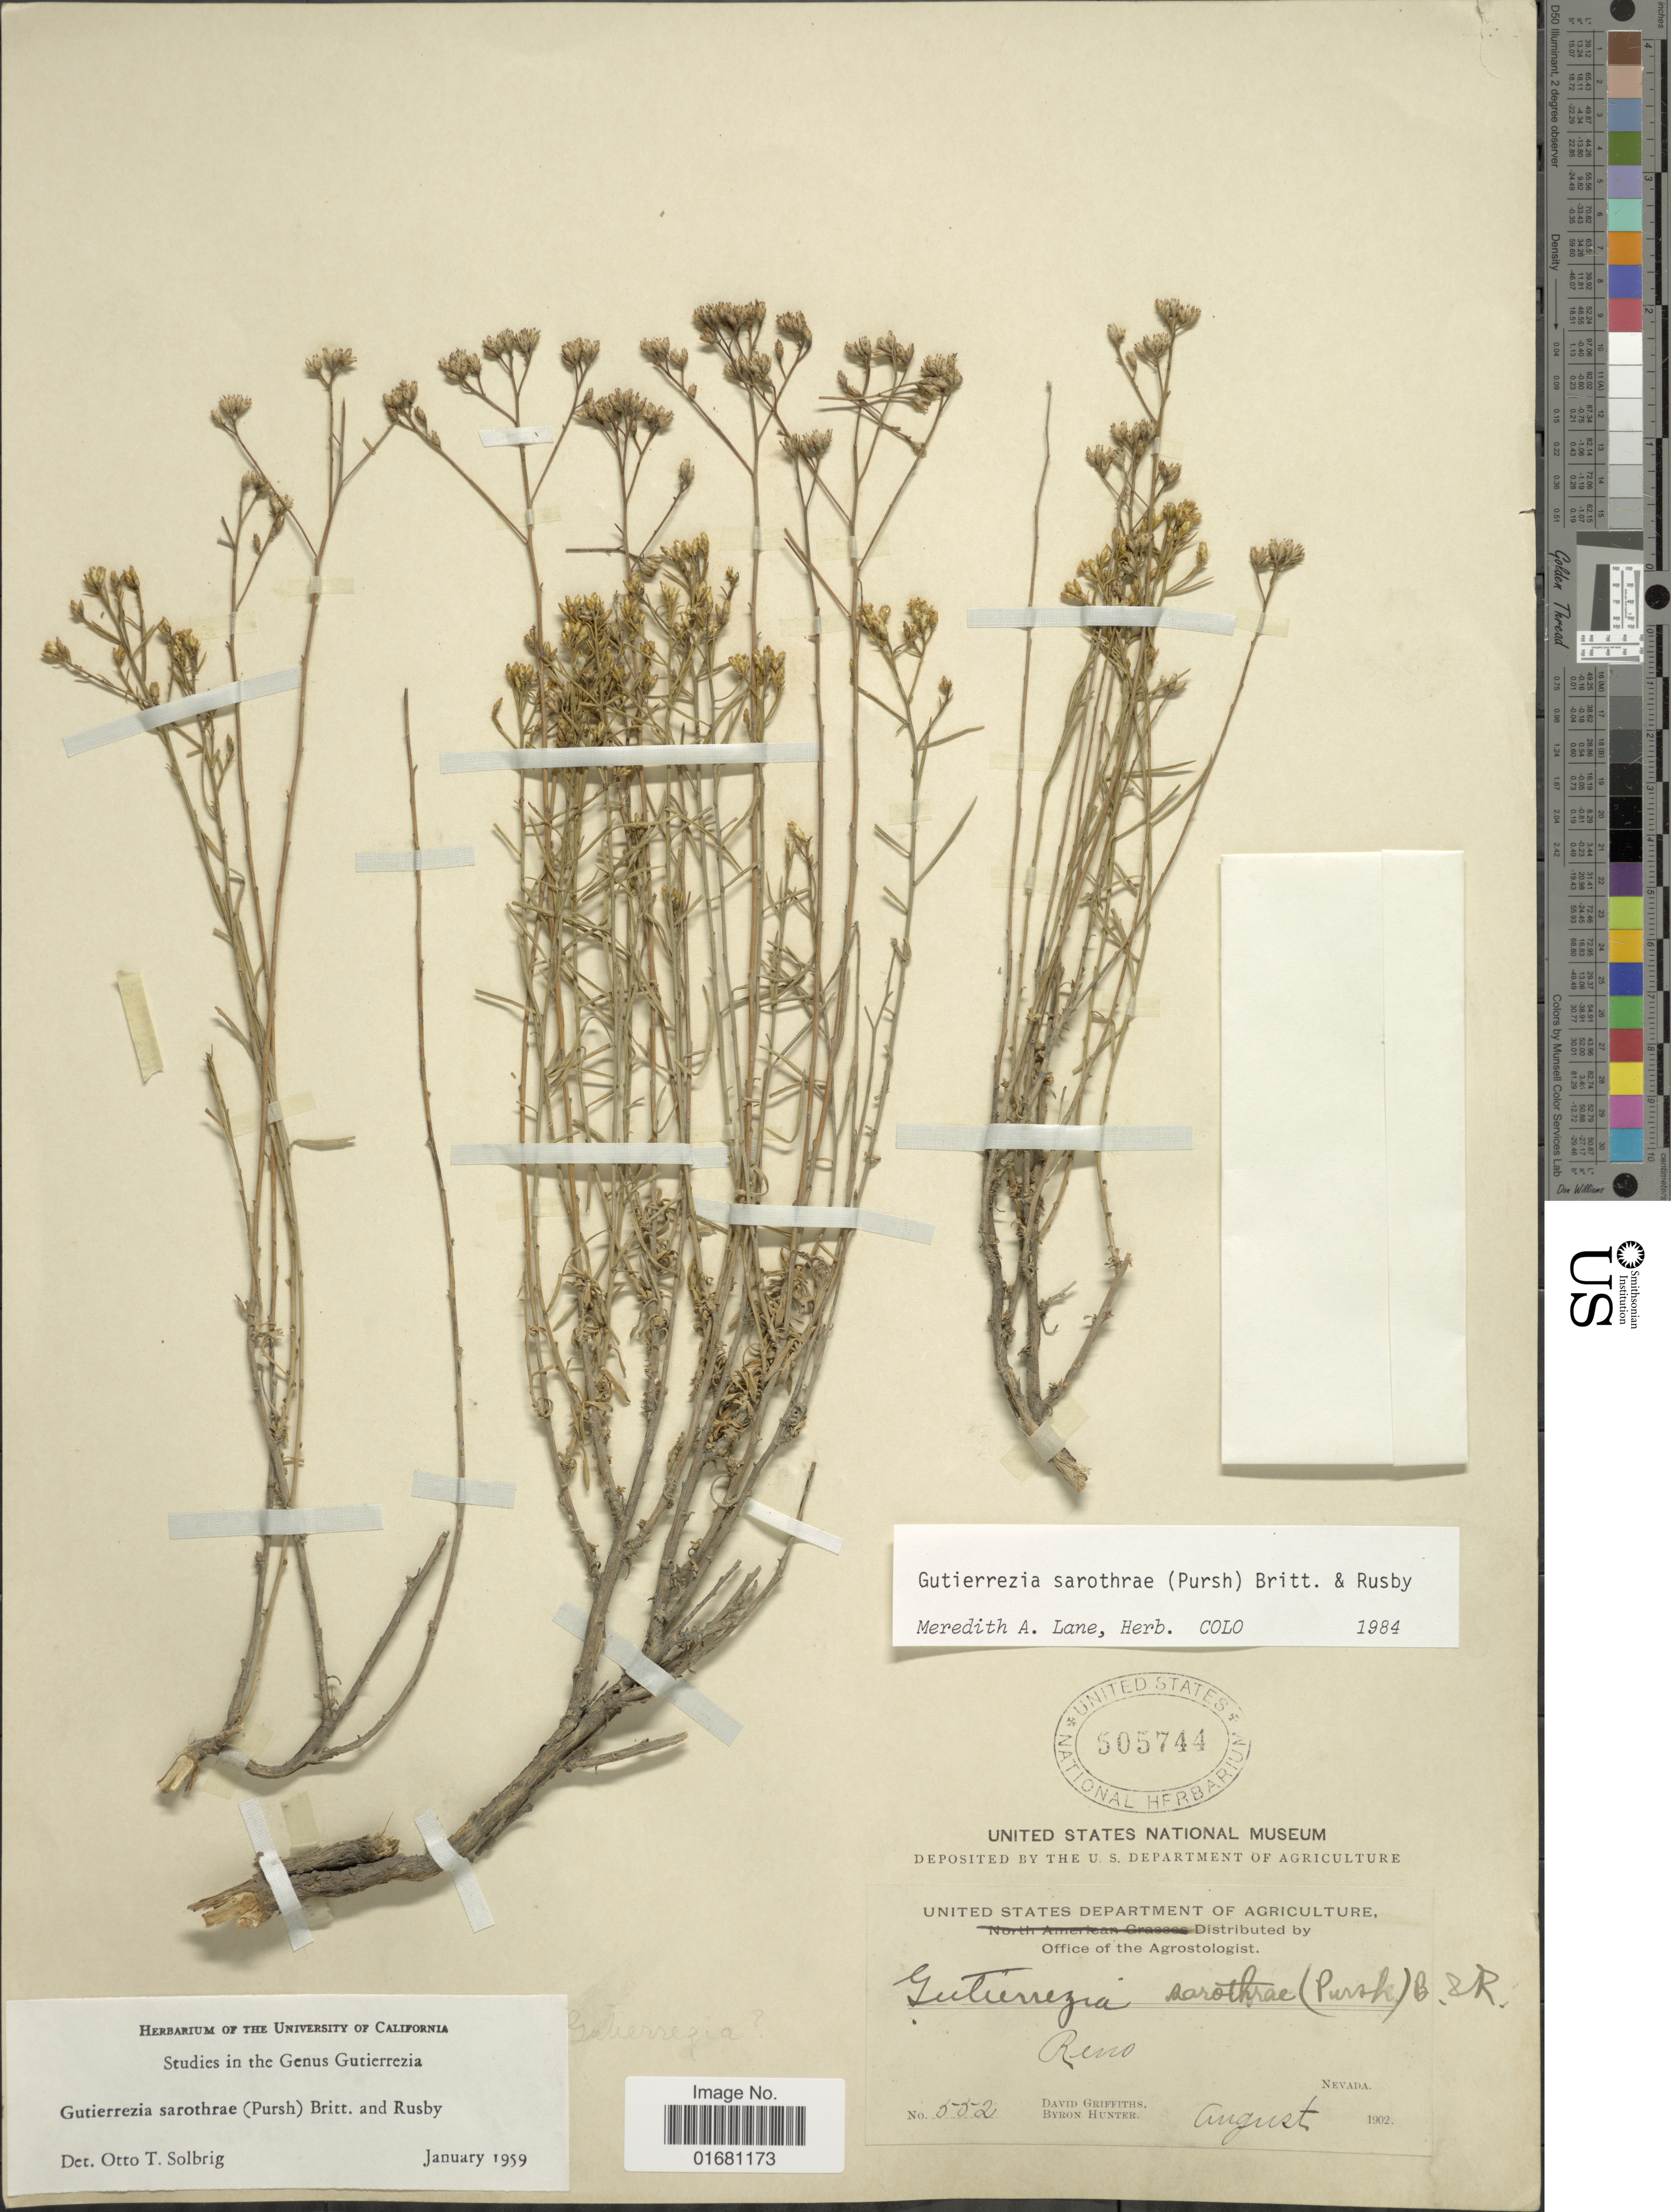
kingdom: Plantae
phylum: Tracheophyta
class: Magnoliopsida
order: Asterales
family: Asteraceae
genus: Gutierrezia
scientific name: Gutierrezia sarothrae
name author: (Pursh) Britton & Rusby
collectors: D. Griffiths & B. Hunter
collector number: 552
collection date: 1902-08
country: United States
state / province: Nevada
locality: Reno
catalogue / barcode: US 505744